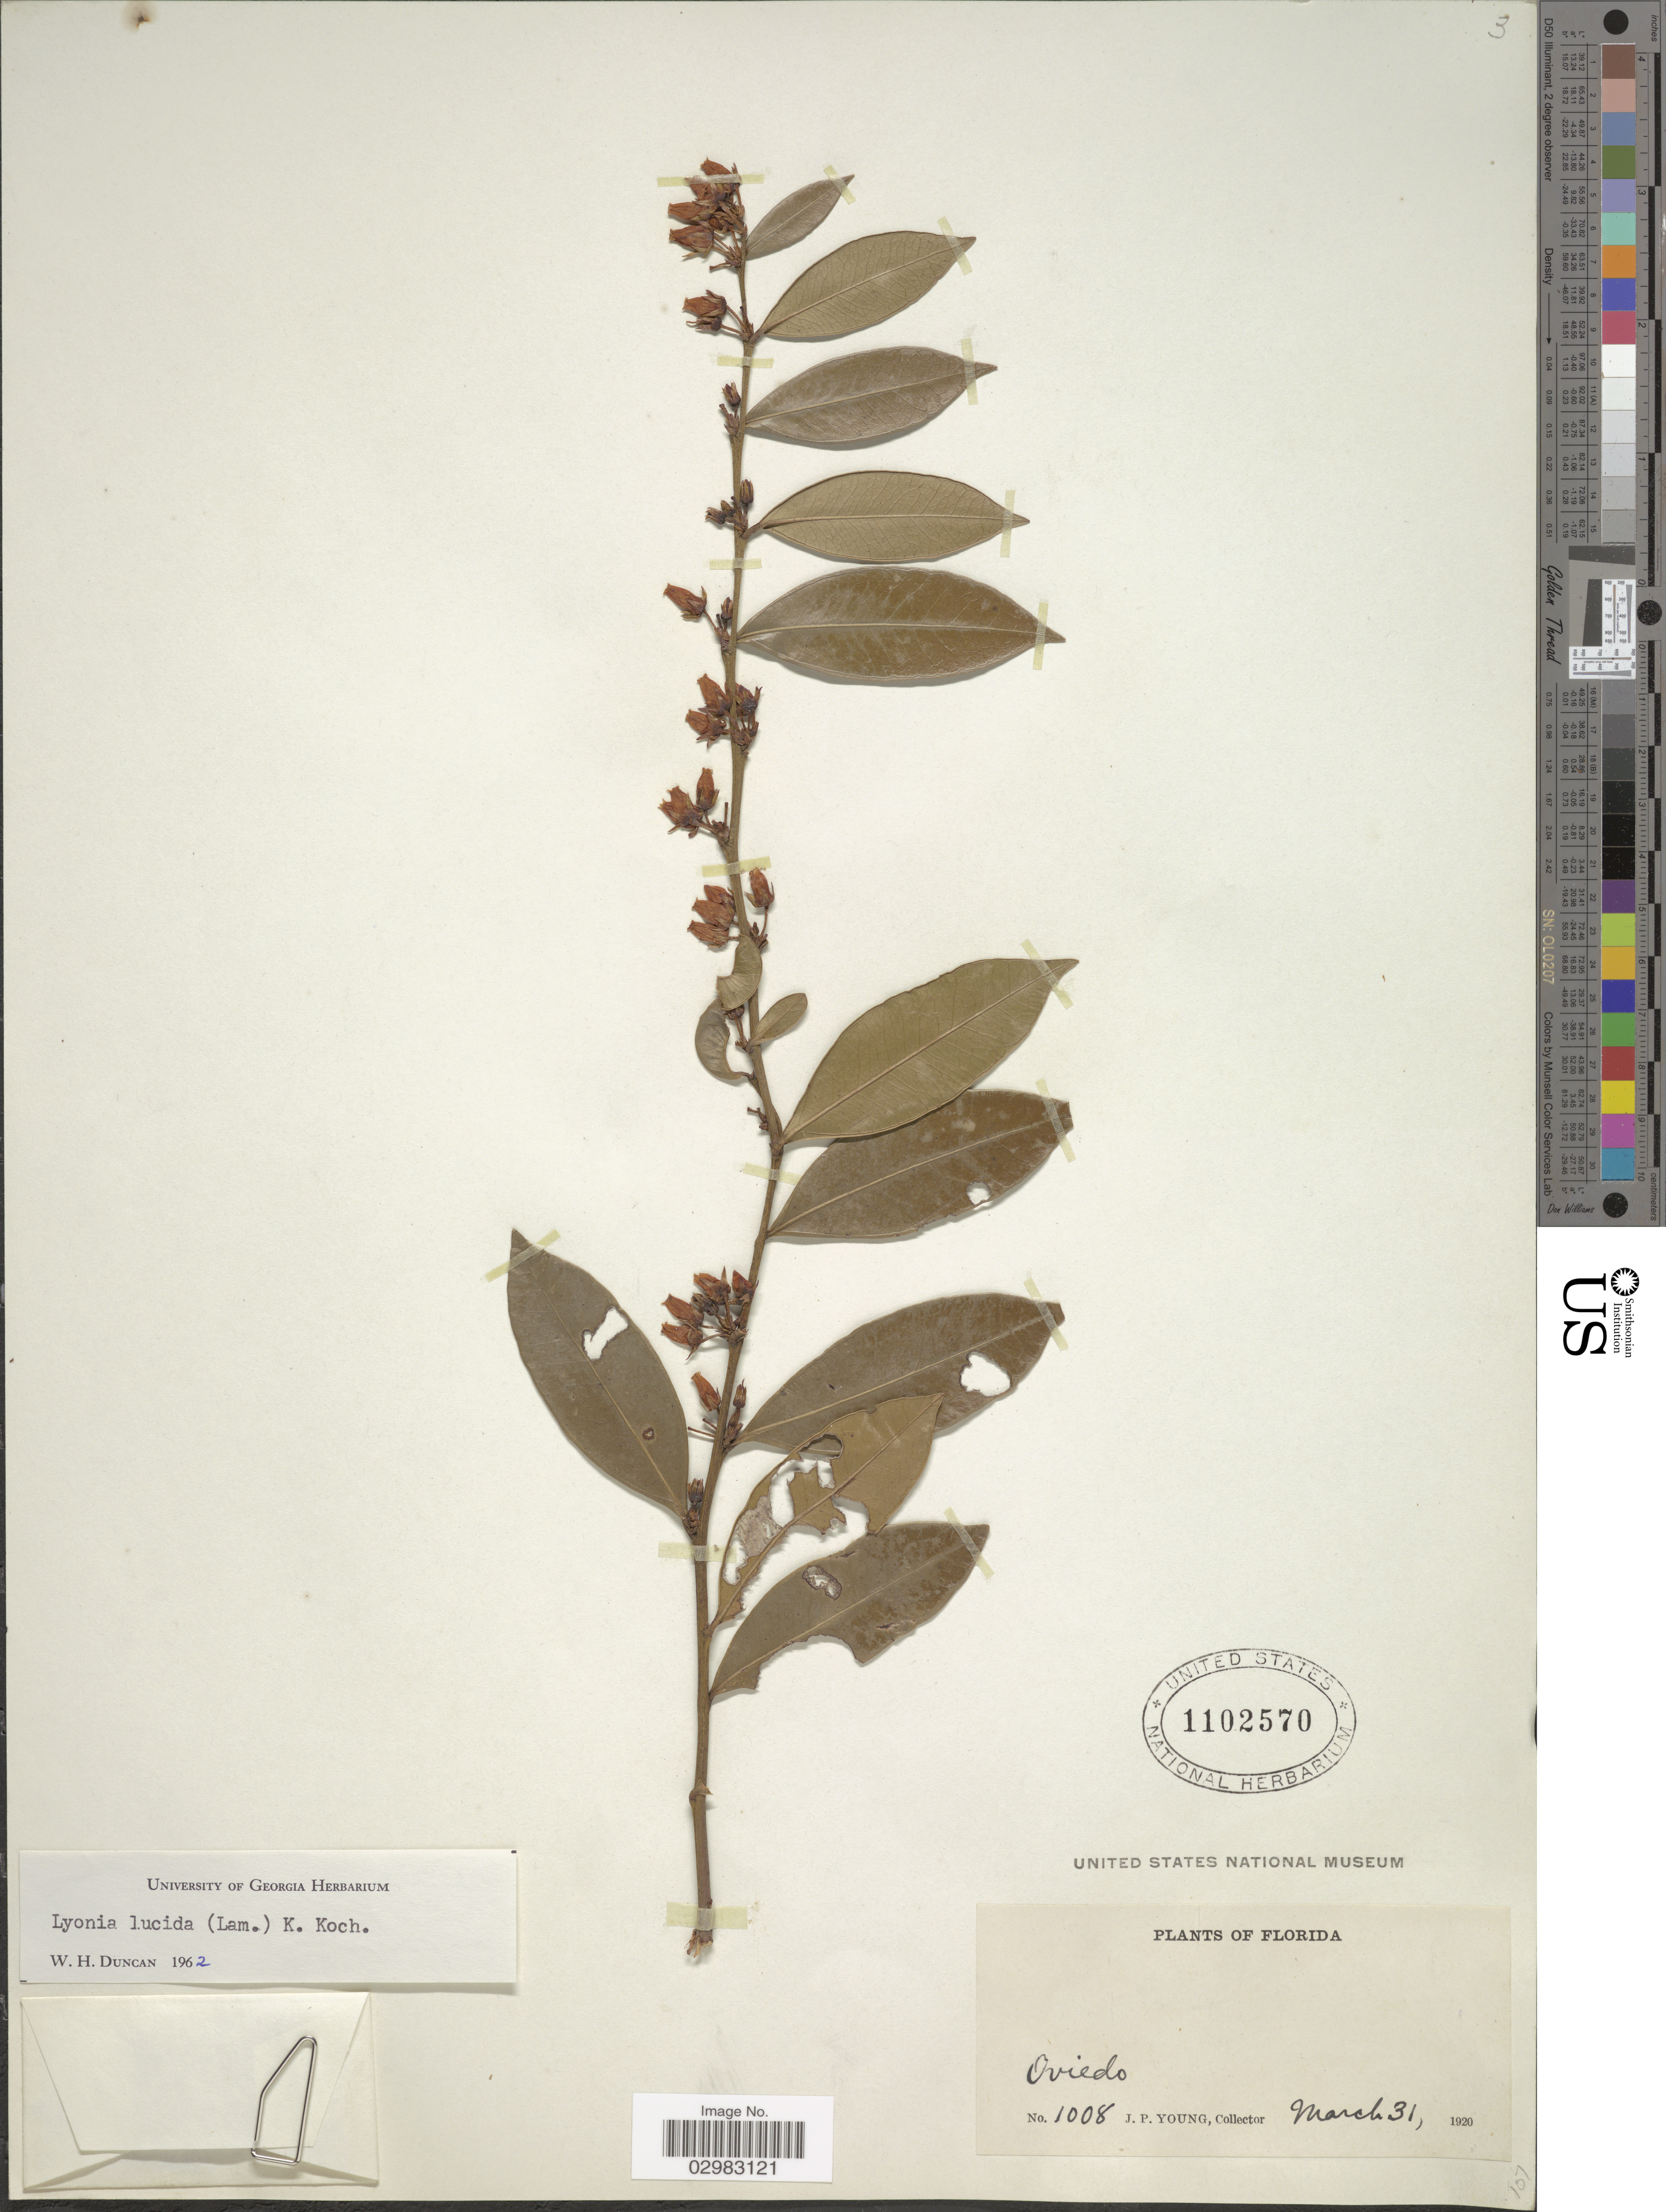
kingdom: Plantae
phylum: Tracheophyta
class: Magnoliopsida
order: Ericales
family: Ericaceae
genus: Lyonia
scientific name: Lyonia lucida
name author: K. Koch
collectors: J. P. Young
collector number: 1008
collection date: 1920-03-31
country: United States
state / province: Florida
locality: Oviedo.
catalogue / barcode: US 1102570